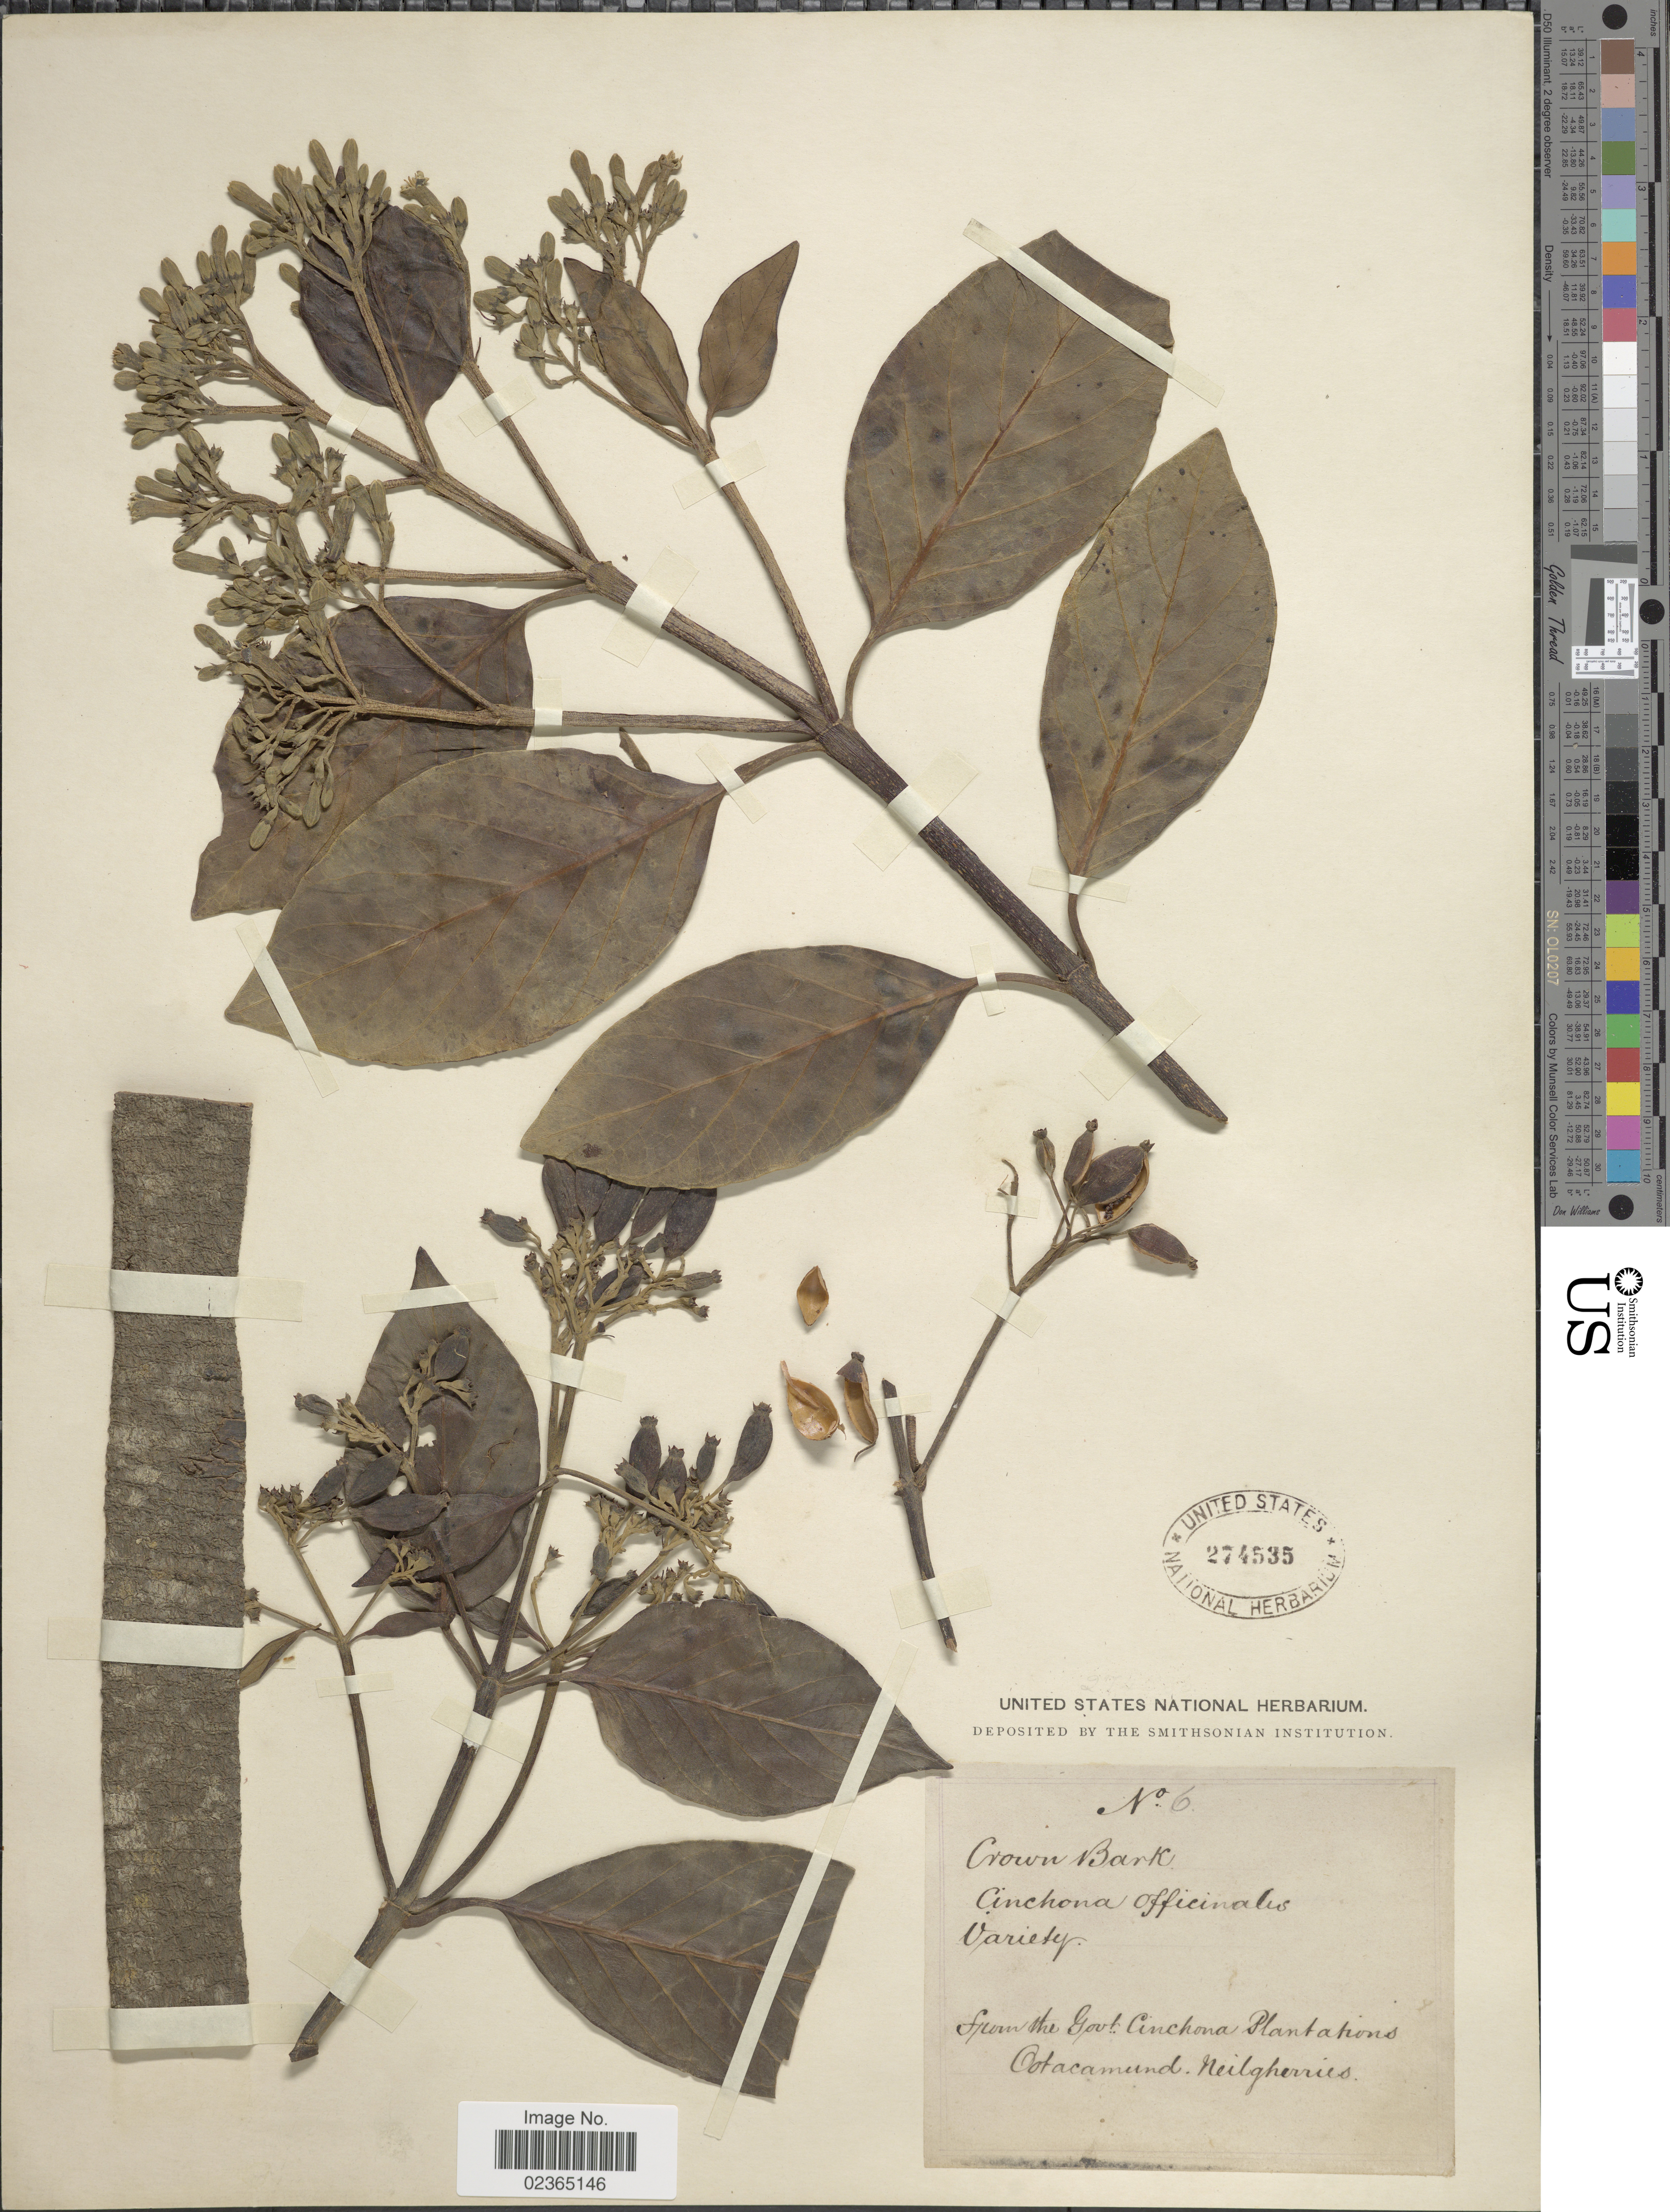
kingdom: Plantae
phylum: Tracheophyta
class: Magnoliopsida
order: Gentianales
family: Rubiaceae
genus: Cinchona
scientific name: Cinchona officinalis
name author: L.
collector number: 6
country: India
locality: Cinchona Plantations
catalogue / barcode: US 274535